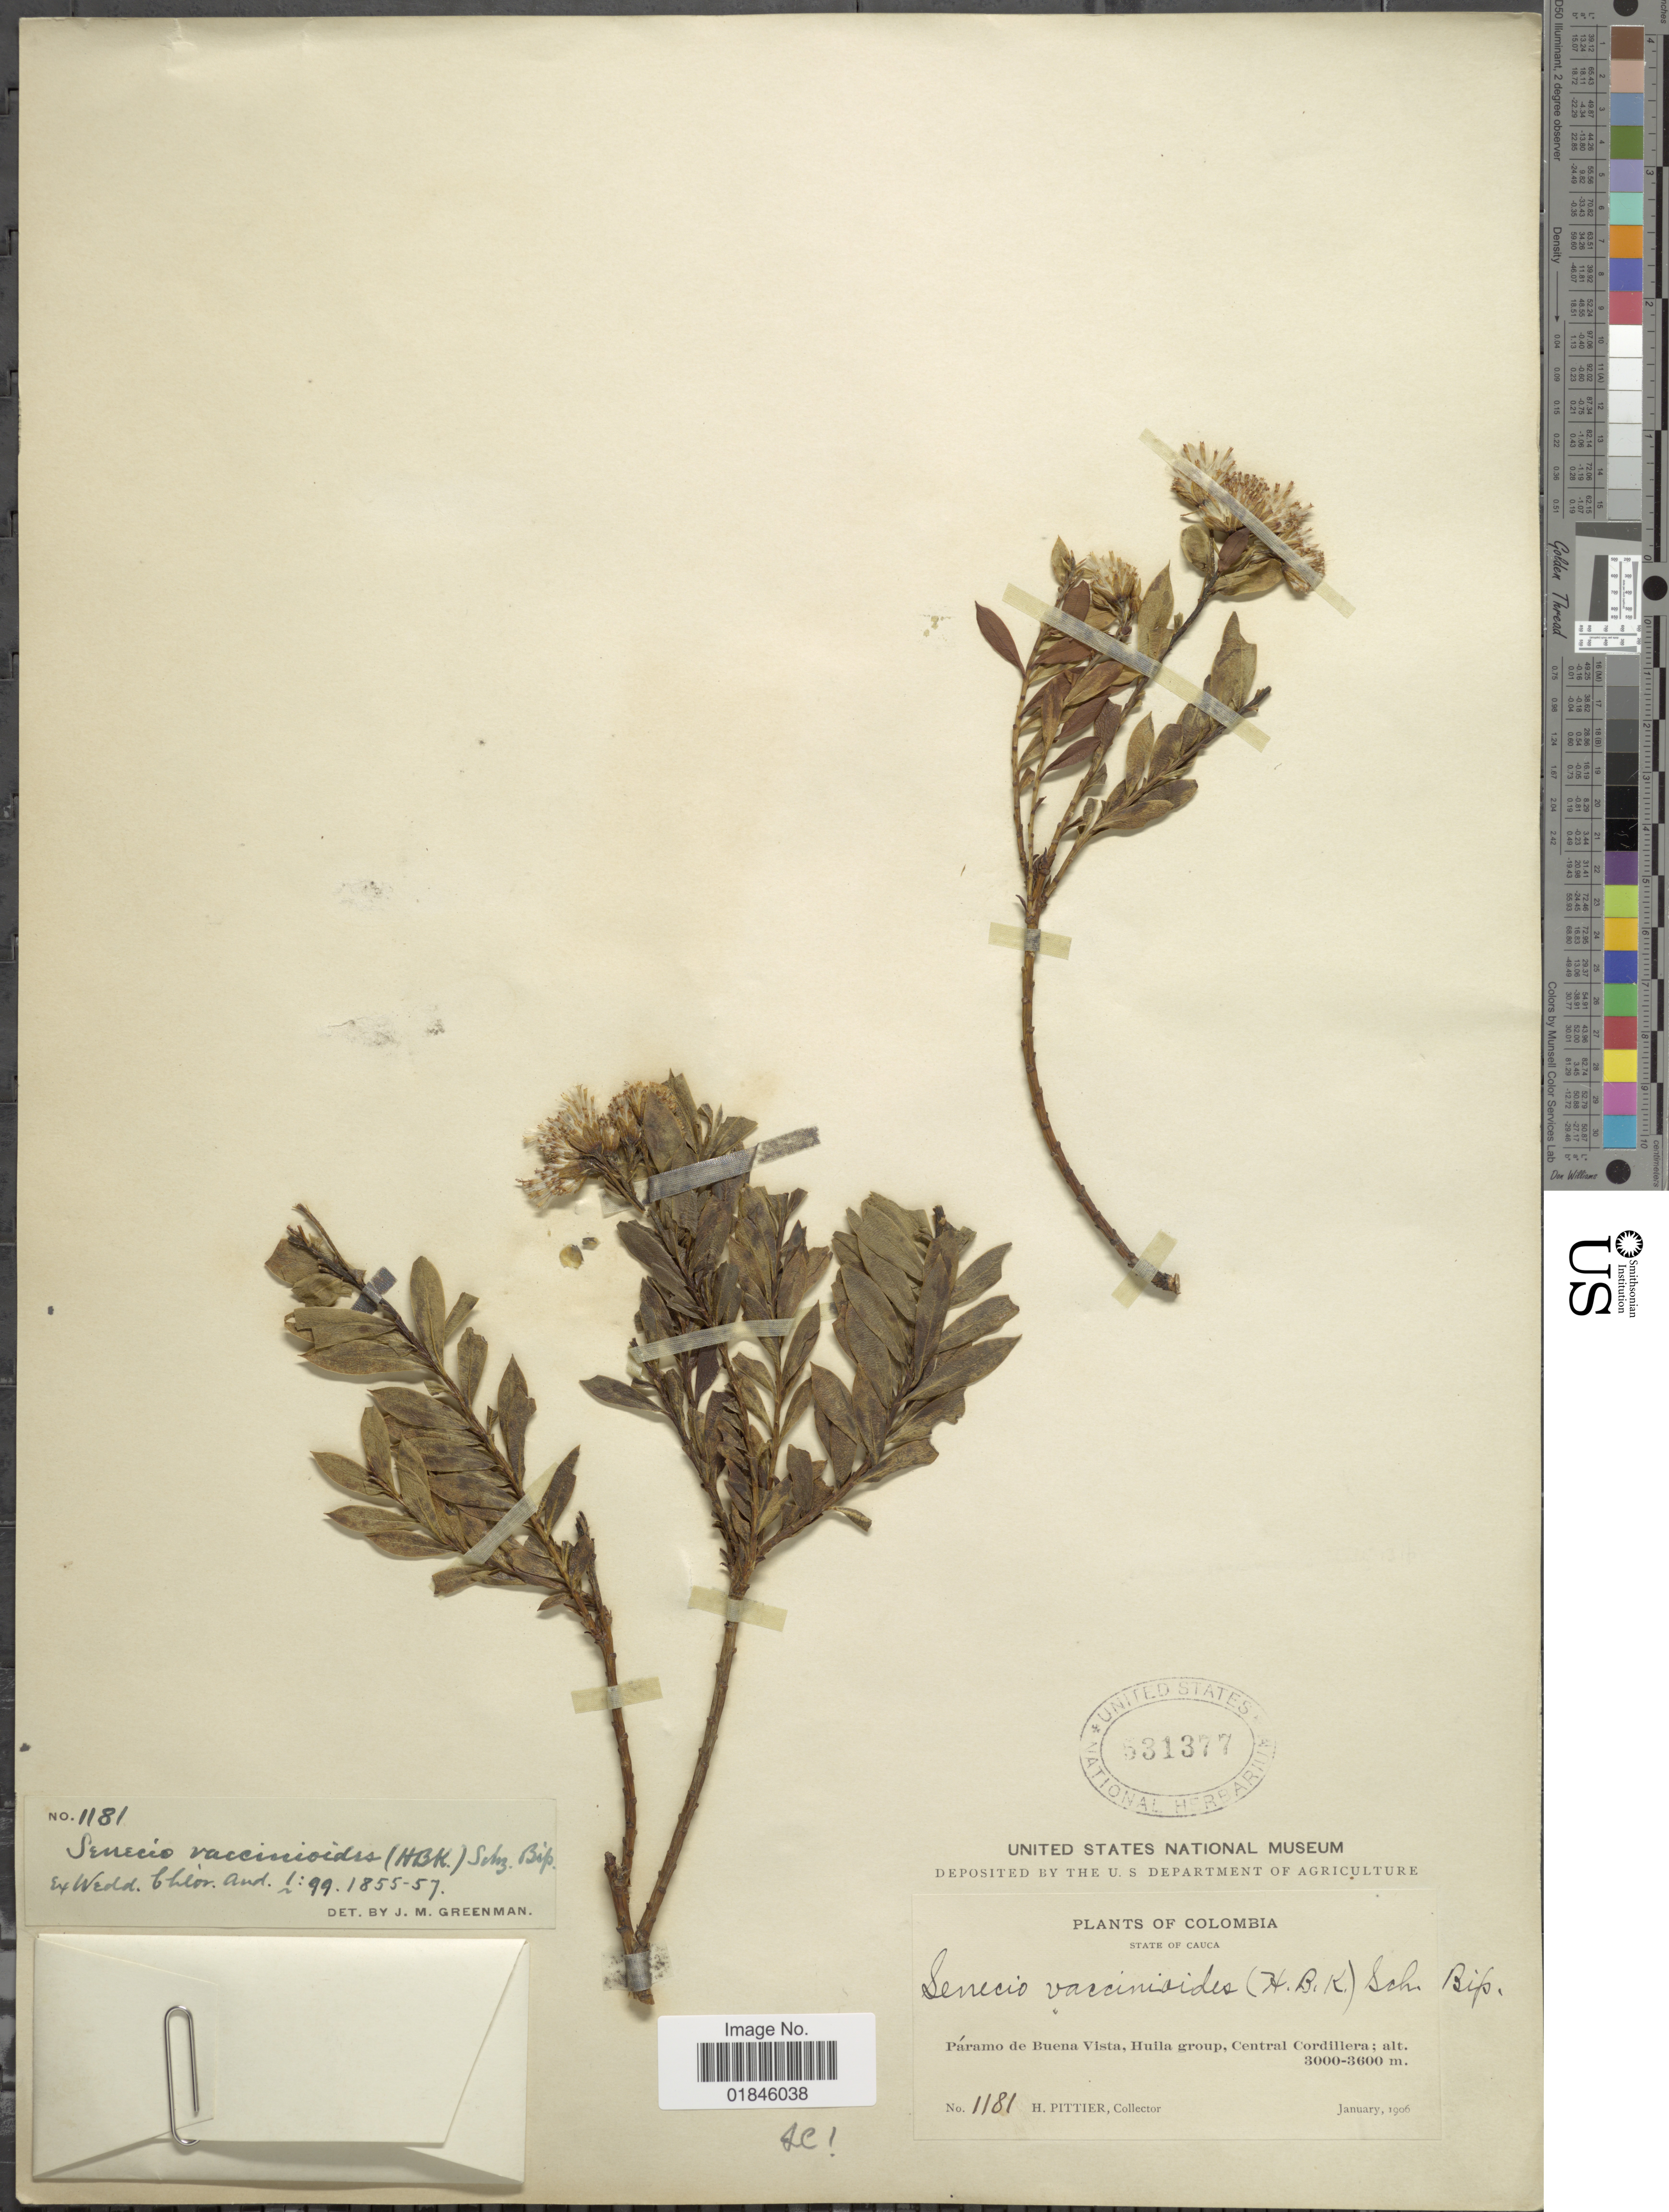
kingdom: Plantae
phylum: Tracheophyta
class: Magnoliopsida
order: Asterales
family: Asteraceae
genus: Pentacalia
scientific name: Pentacalia vaccinioides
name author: (Kunth) Cuatrec.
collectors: H. F. Pittier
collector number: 1181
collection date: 1906-01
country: Colombia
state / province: Cauca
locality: State of Cauca. Páramo de Buena Vista, Huila group, Central Cordillera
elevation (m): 3000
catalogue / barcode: US 531377